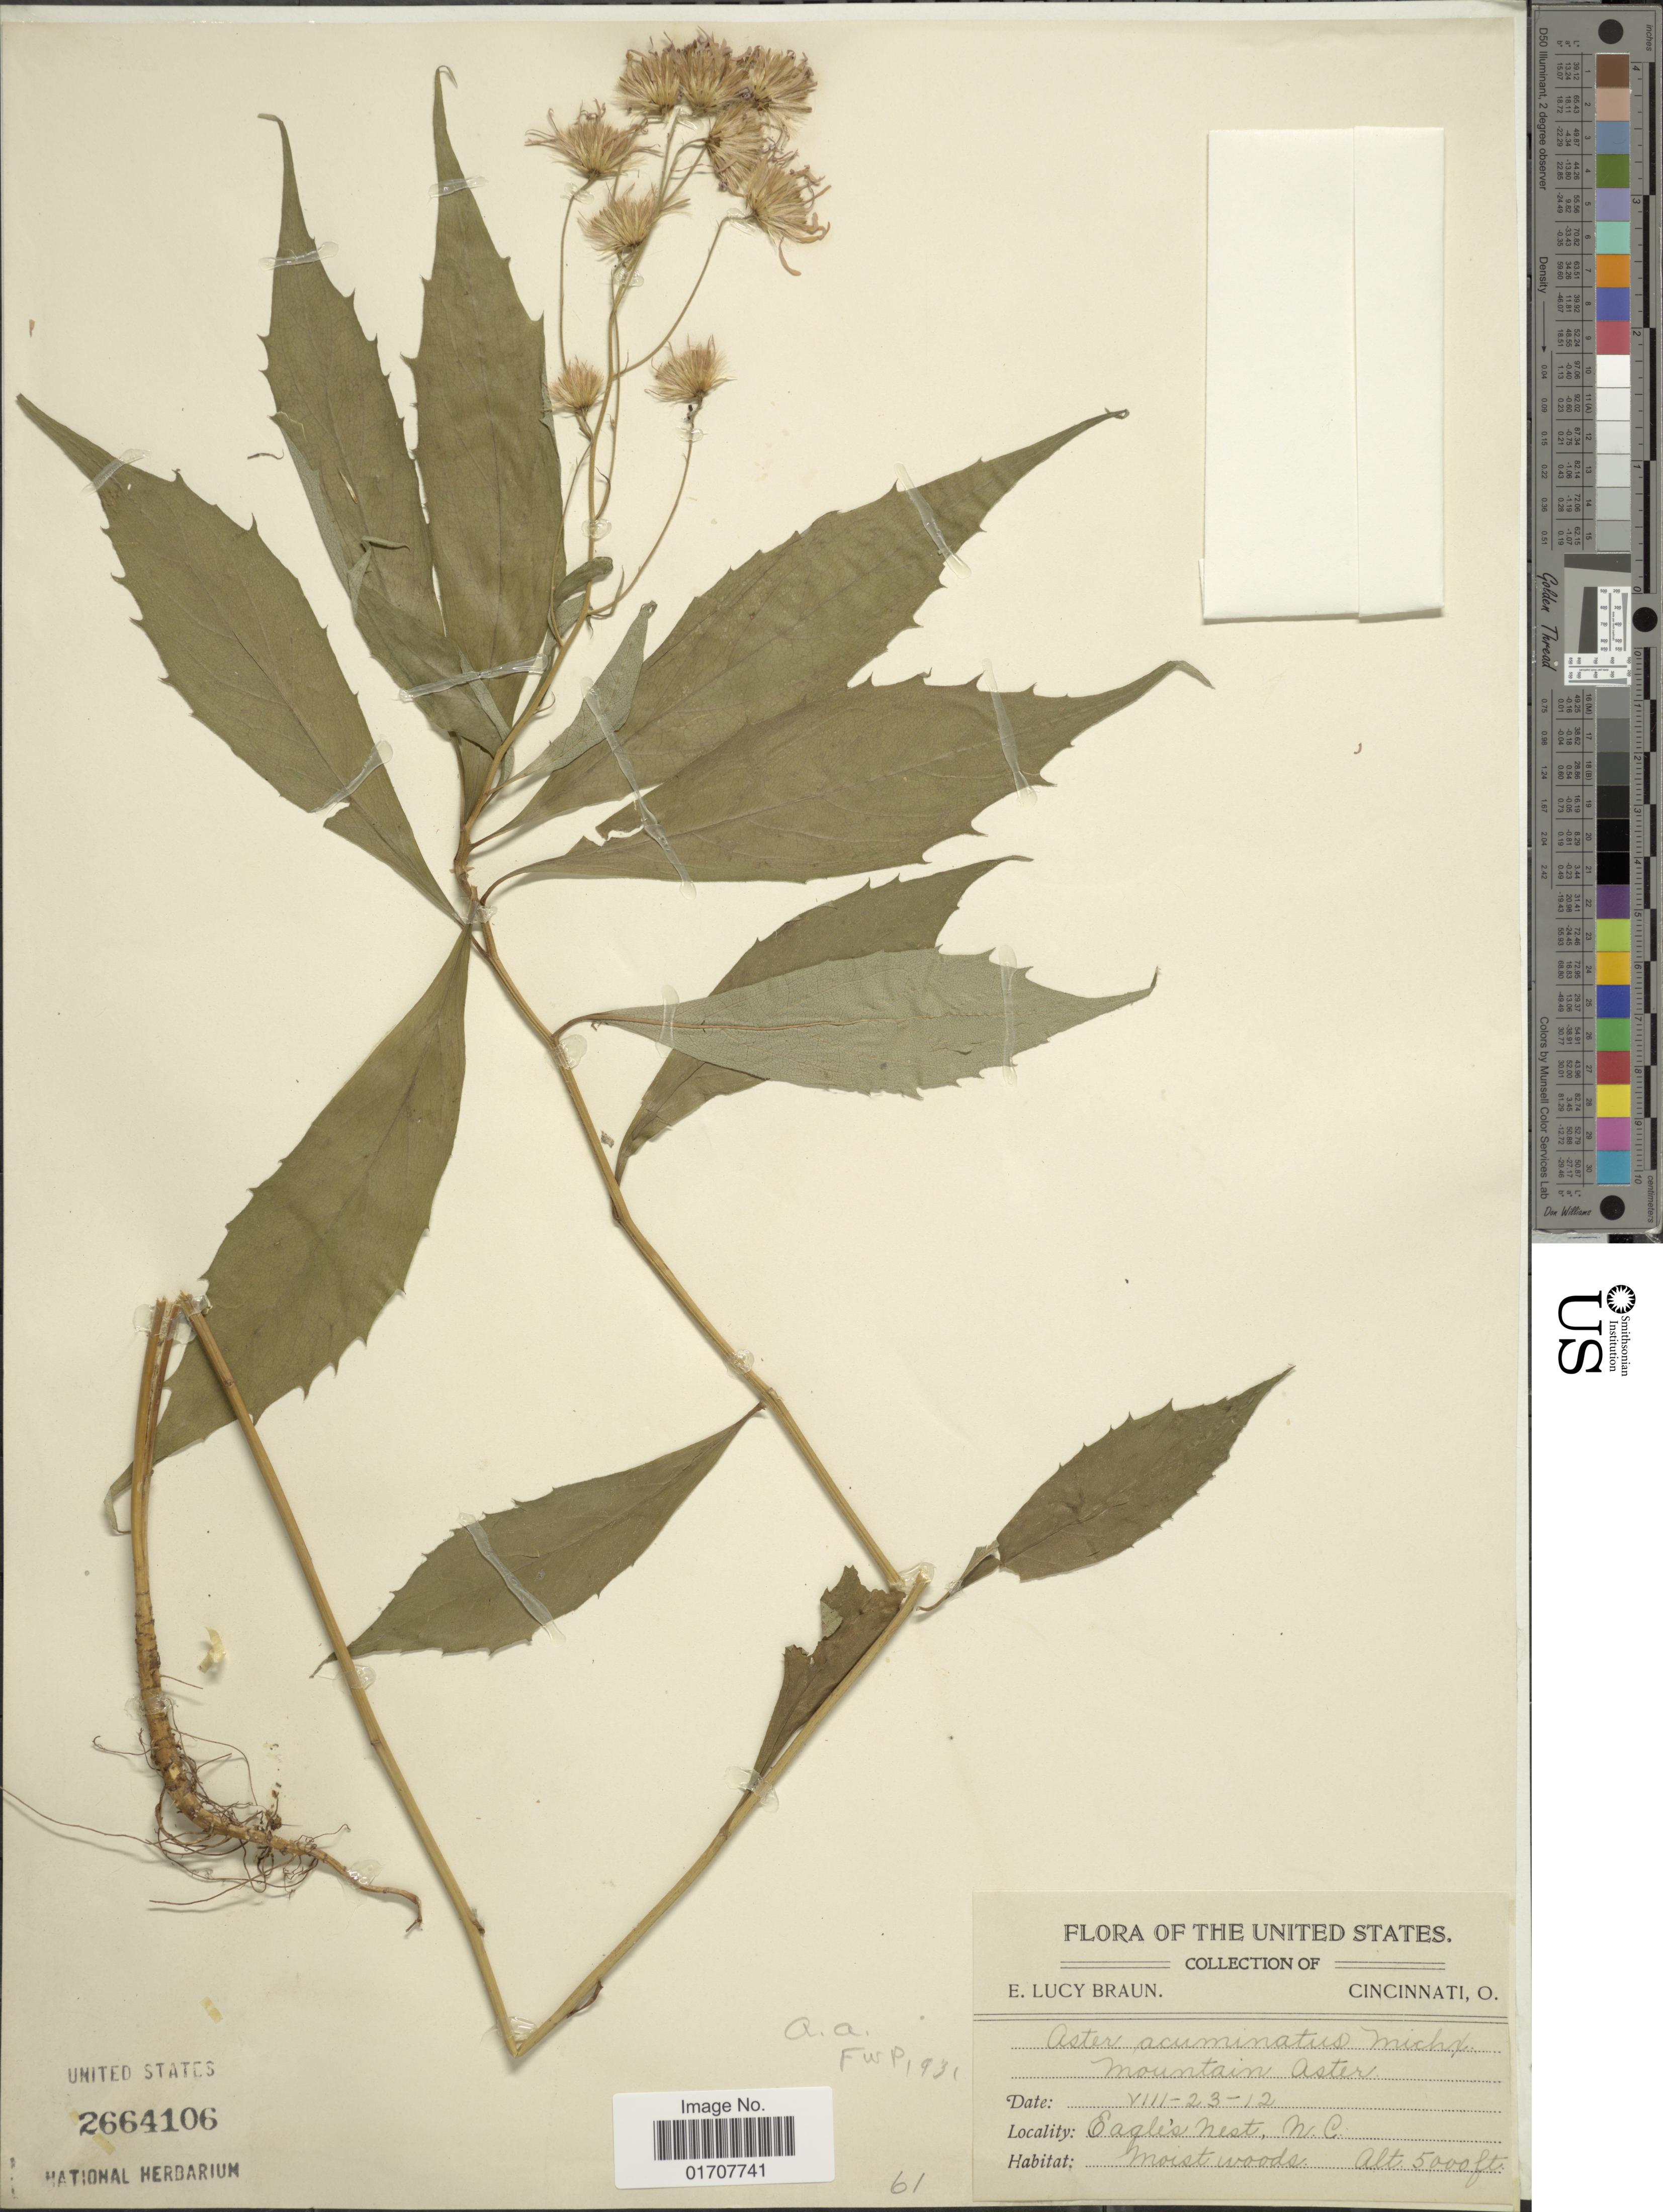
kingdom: Plantae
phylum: Tracheophyta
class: Magnoliopsida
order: Asterales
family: Asteraceae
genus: Oclemena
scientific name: Oclemena acuminata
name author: (Michx.) Greene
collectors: E. L. Braun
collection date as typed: Transcribed d/m/y: 23/8/12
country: United States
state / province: North Carolina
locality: Eagle's Nest, N.C.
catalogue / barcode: US 2664106